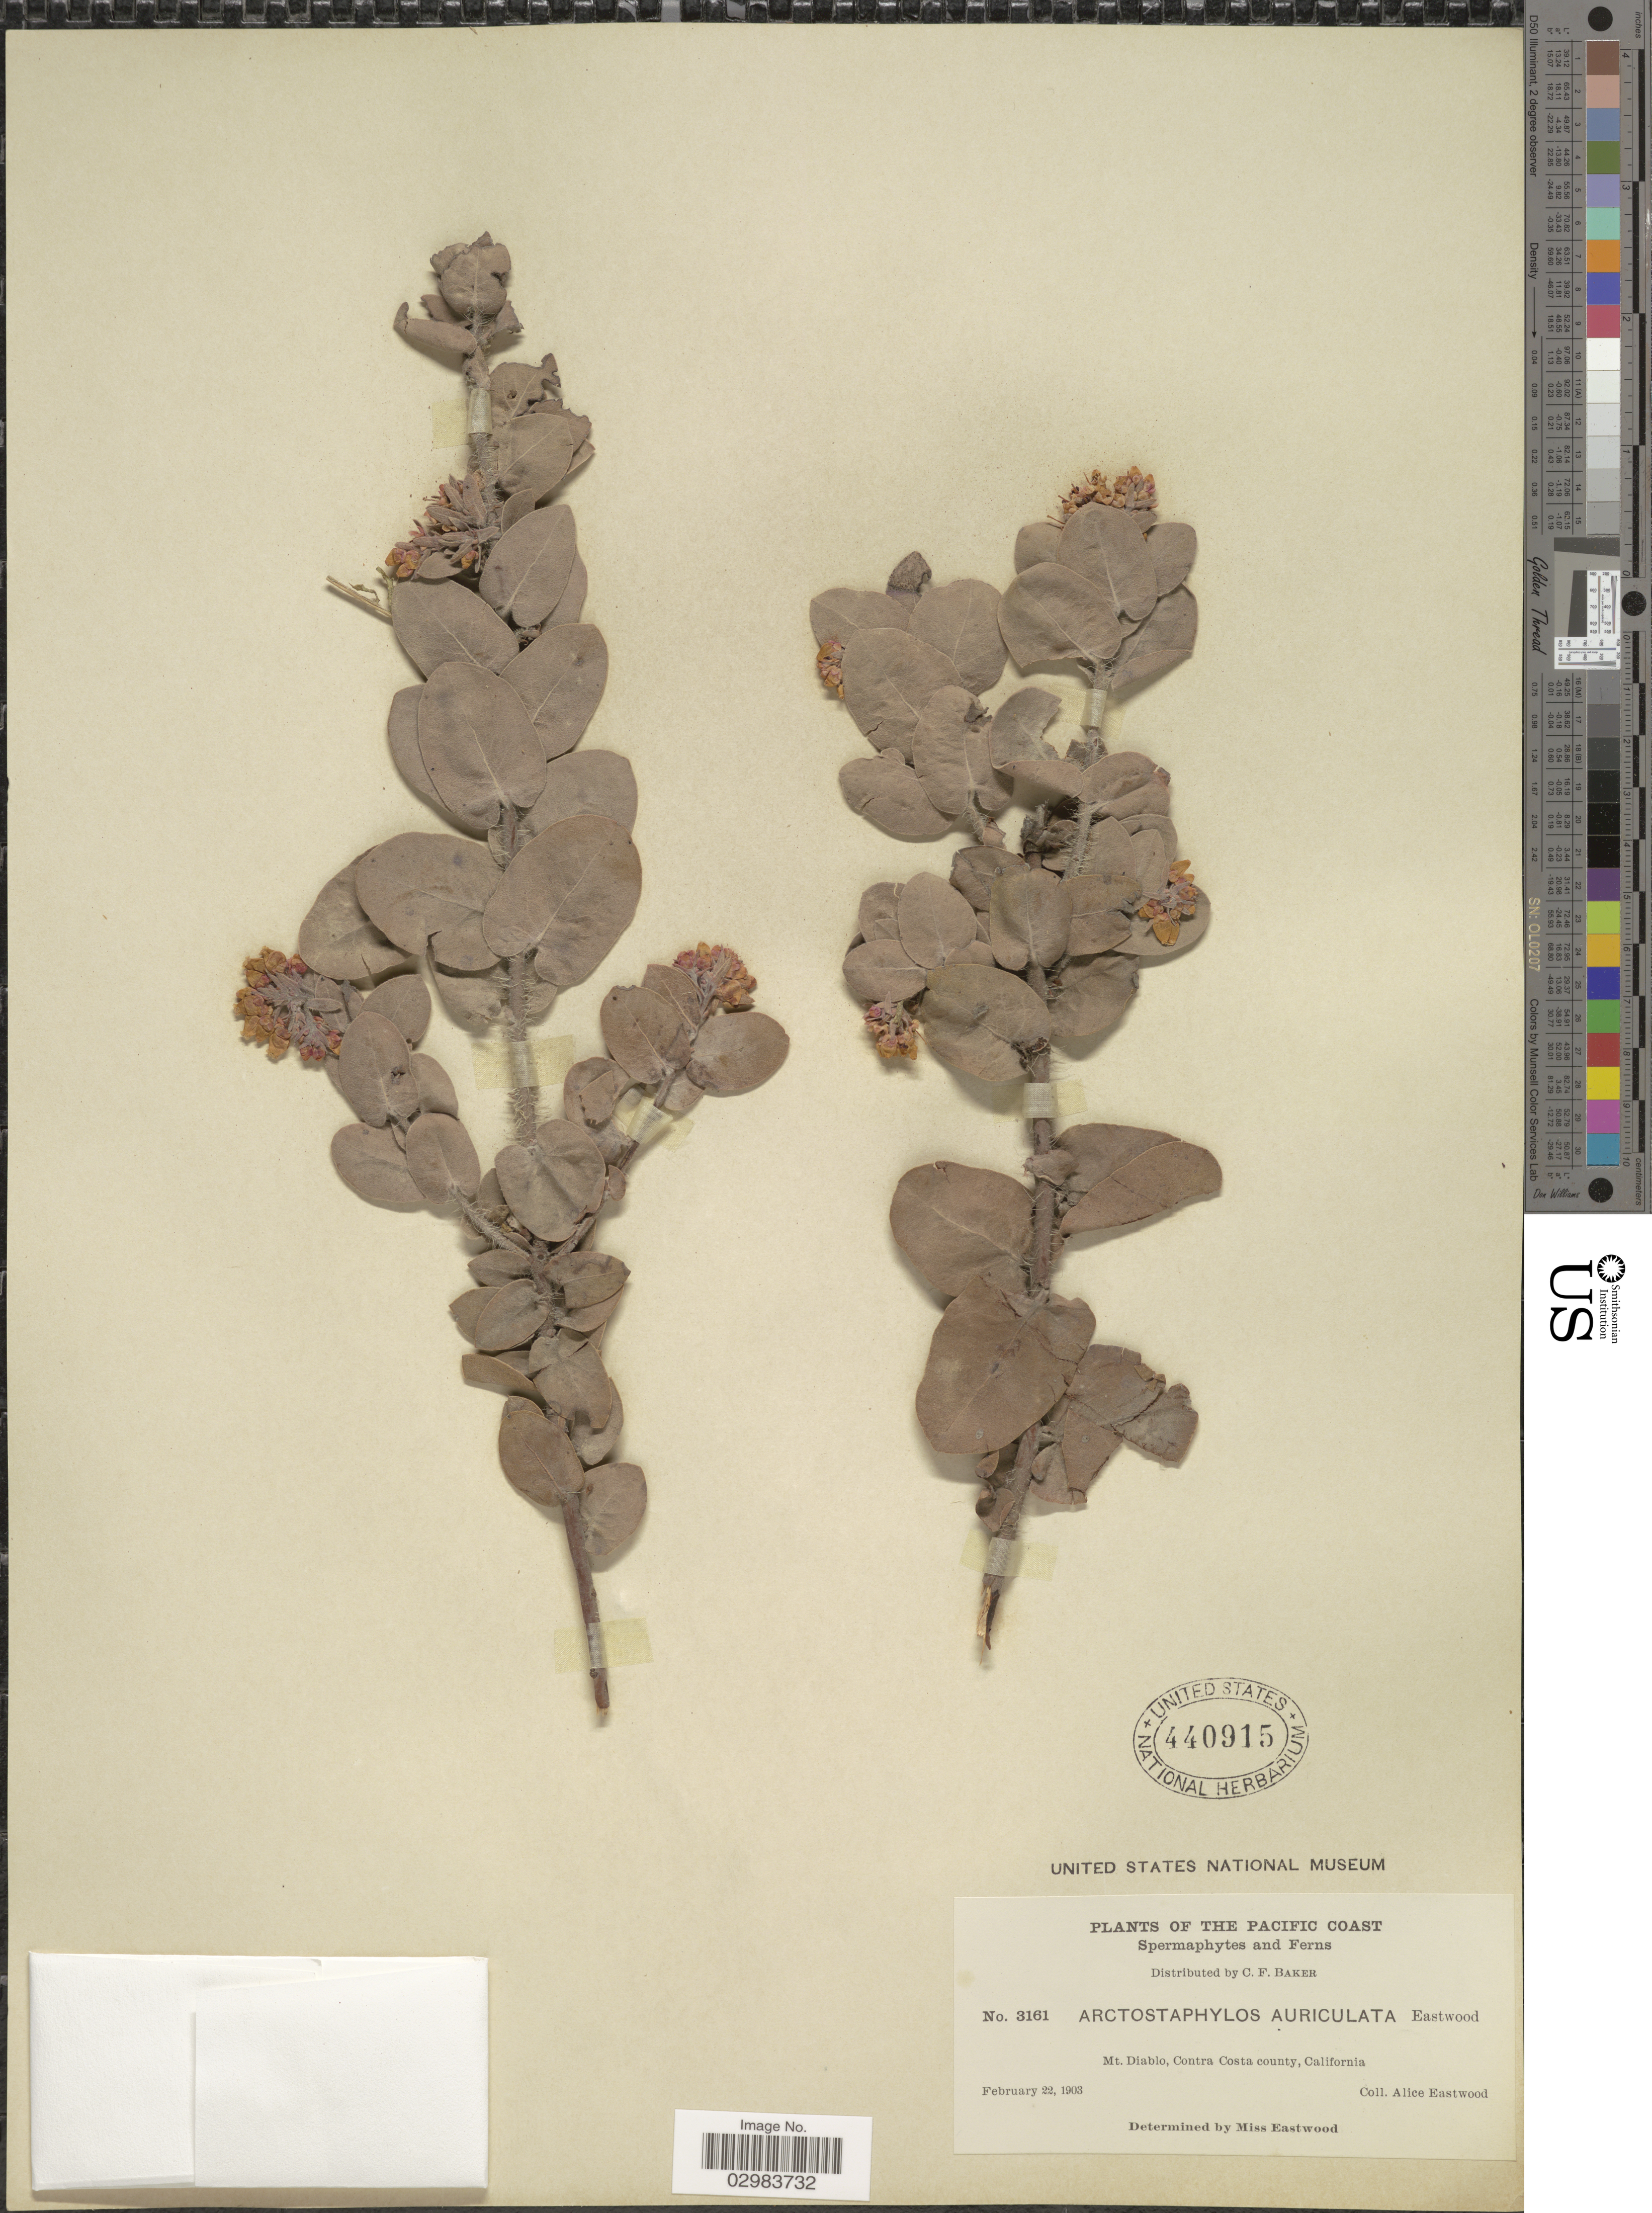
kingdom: Plantae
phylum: Tracheophyta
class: Magnoliopsida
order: Ericales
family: Ericaceae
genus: Arctostaphylos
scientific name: Arctostaphylos andersonii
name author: A. Gray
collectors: A. Eastwood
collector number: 3161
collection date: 1903-02-22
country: United States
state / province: California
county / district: Contra Costa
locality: The Pacific Coast. Mt. Diablo, Contra Costa county.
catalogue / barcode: US 440915